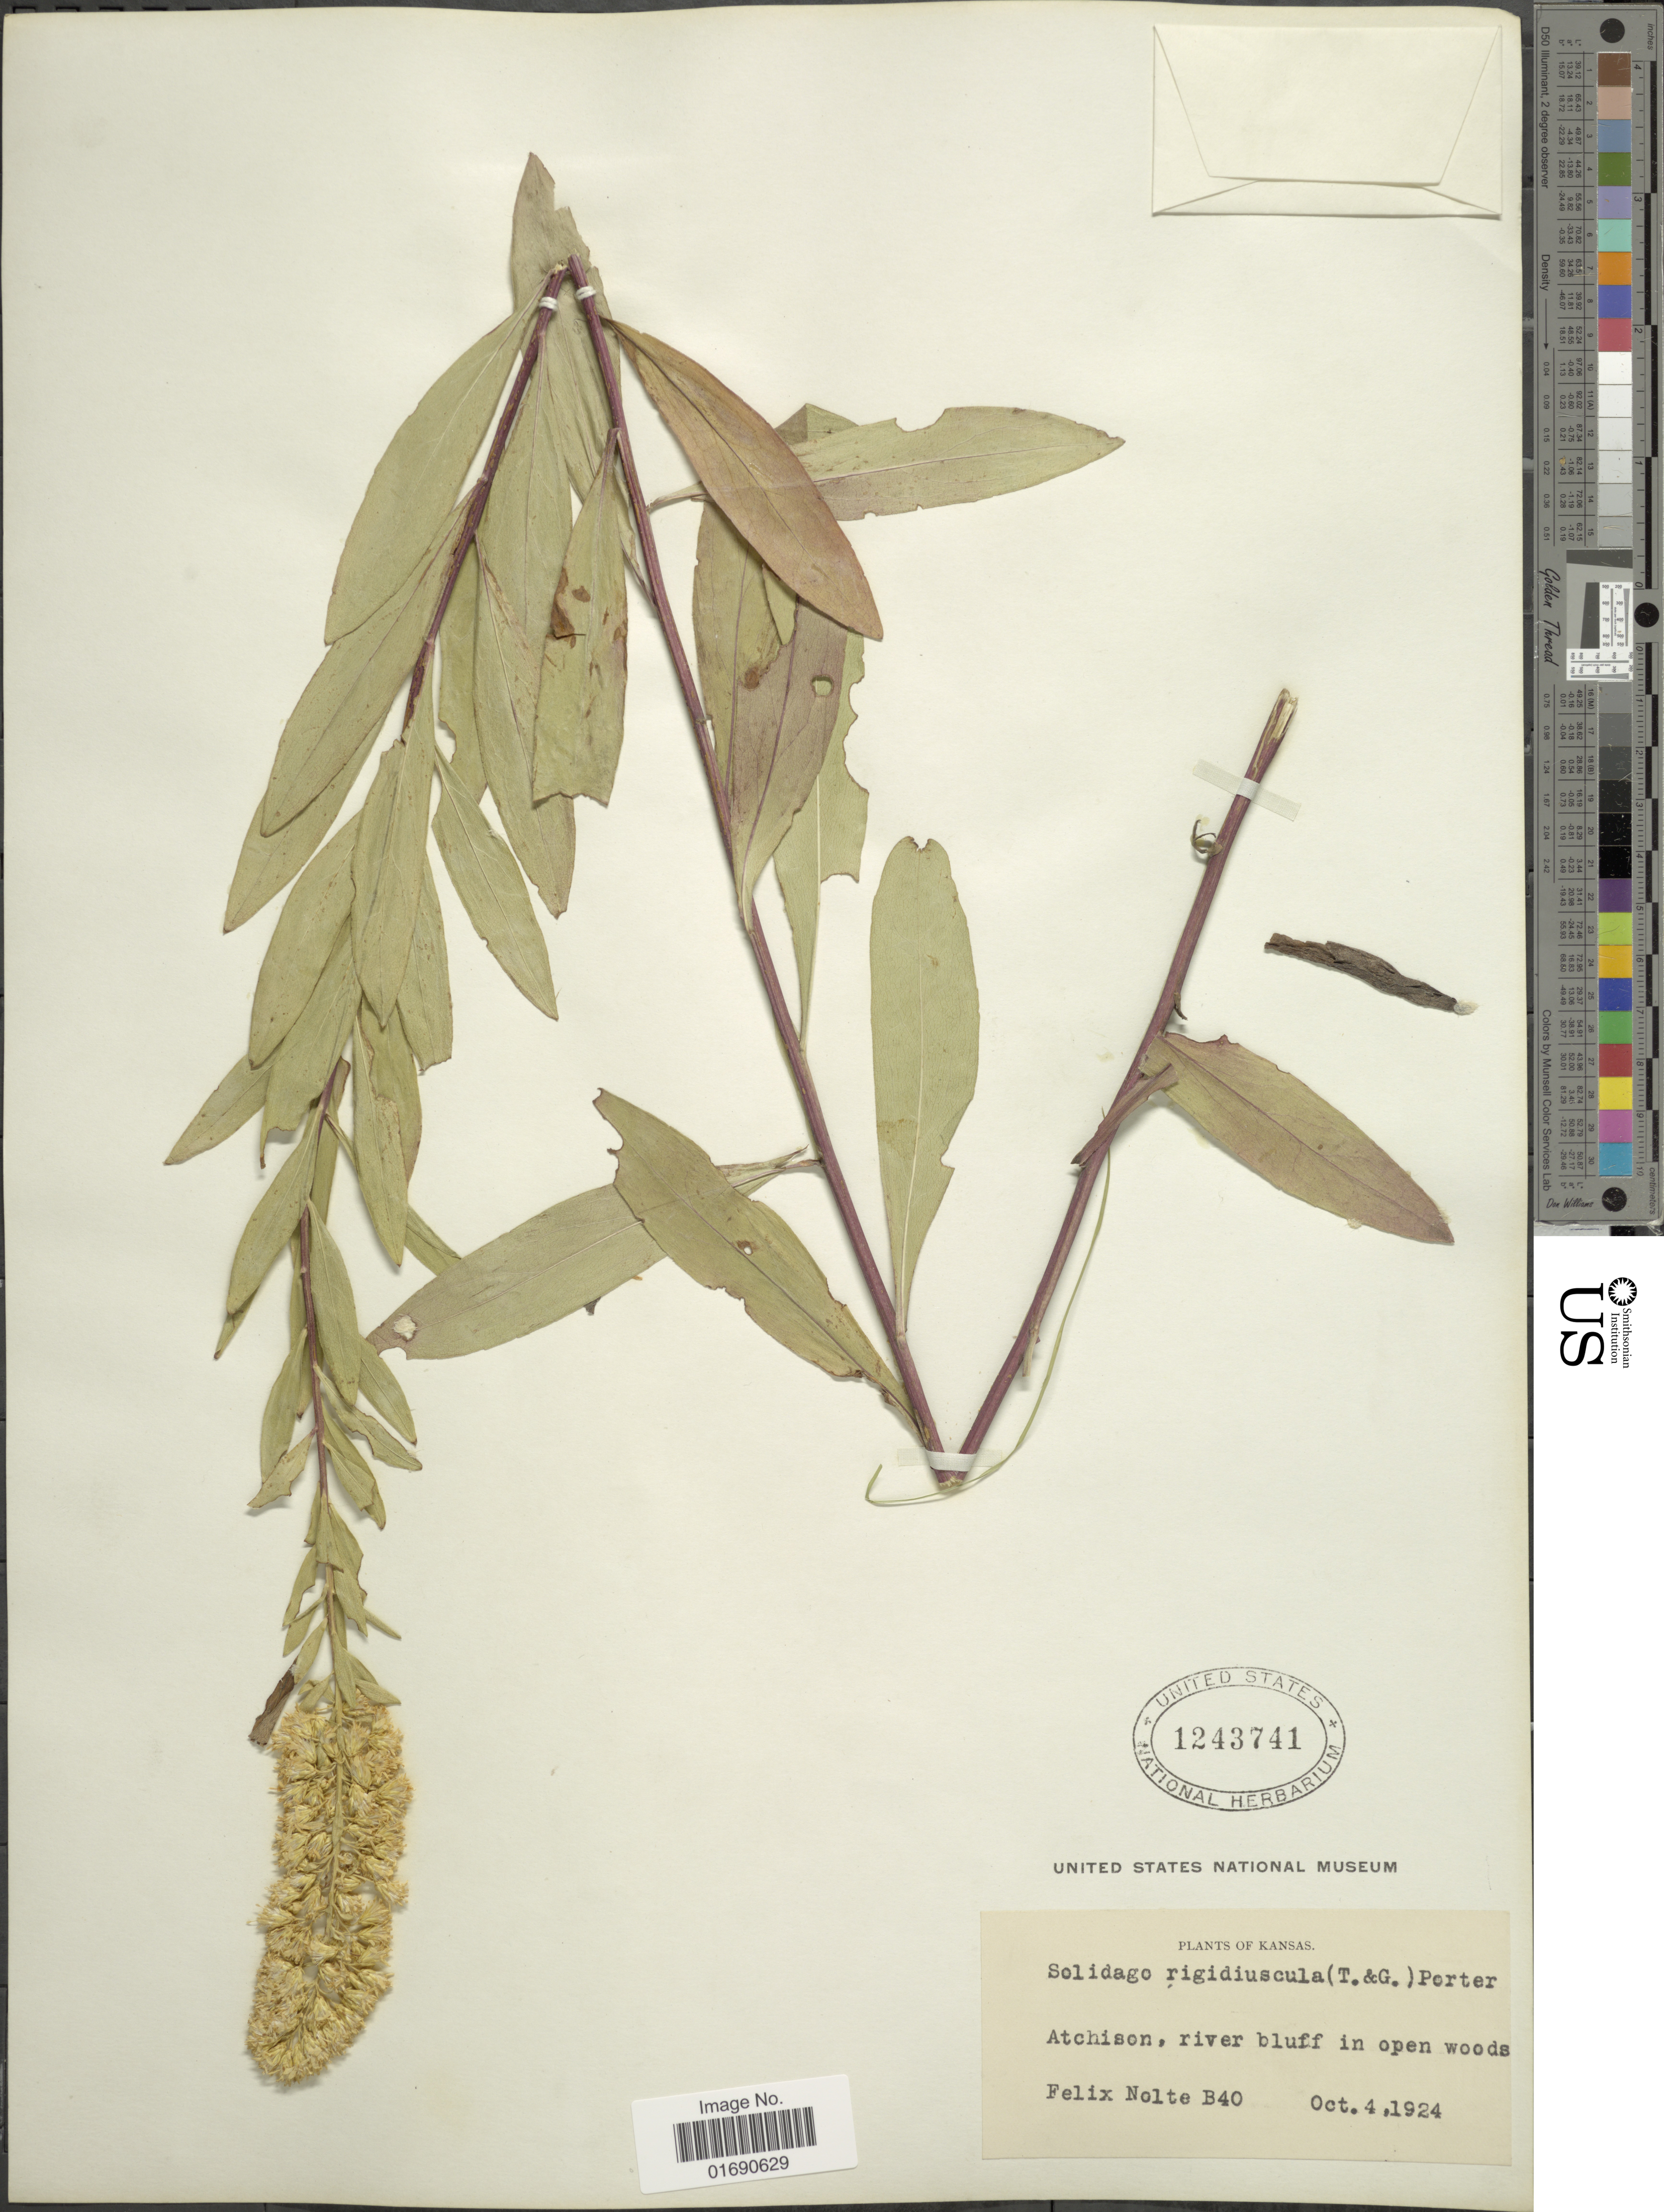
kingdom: Plantae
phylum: Tracheophyta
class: Magnoliopsida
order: Asterales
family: Asteraceae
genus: Solidago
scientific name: Solidago speciosa var. angustata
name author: Torr. & A. Gray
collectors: F. Nolte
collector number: B40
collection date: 1924-10-04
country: United States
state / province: Kansas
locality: Atchison, river bluff in open woods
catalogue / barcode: US 1243741